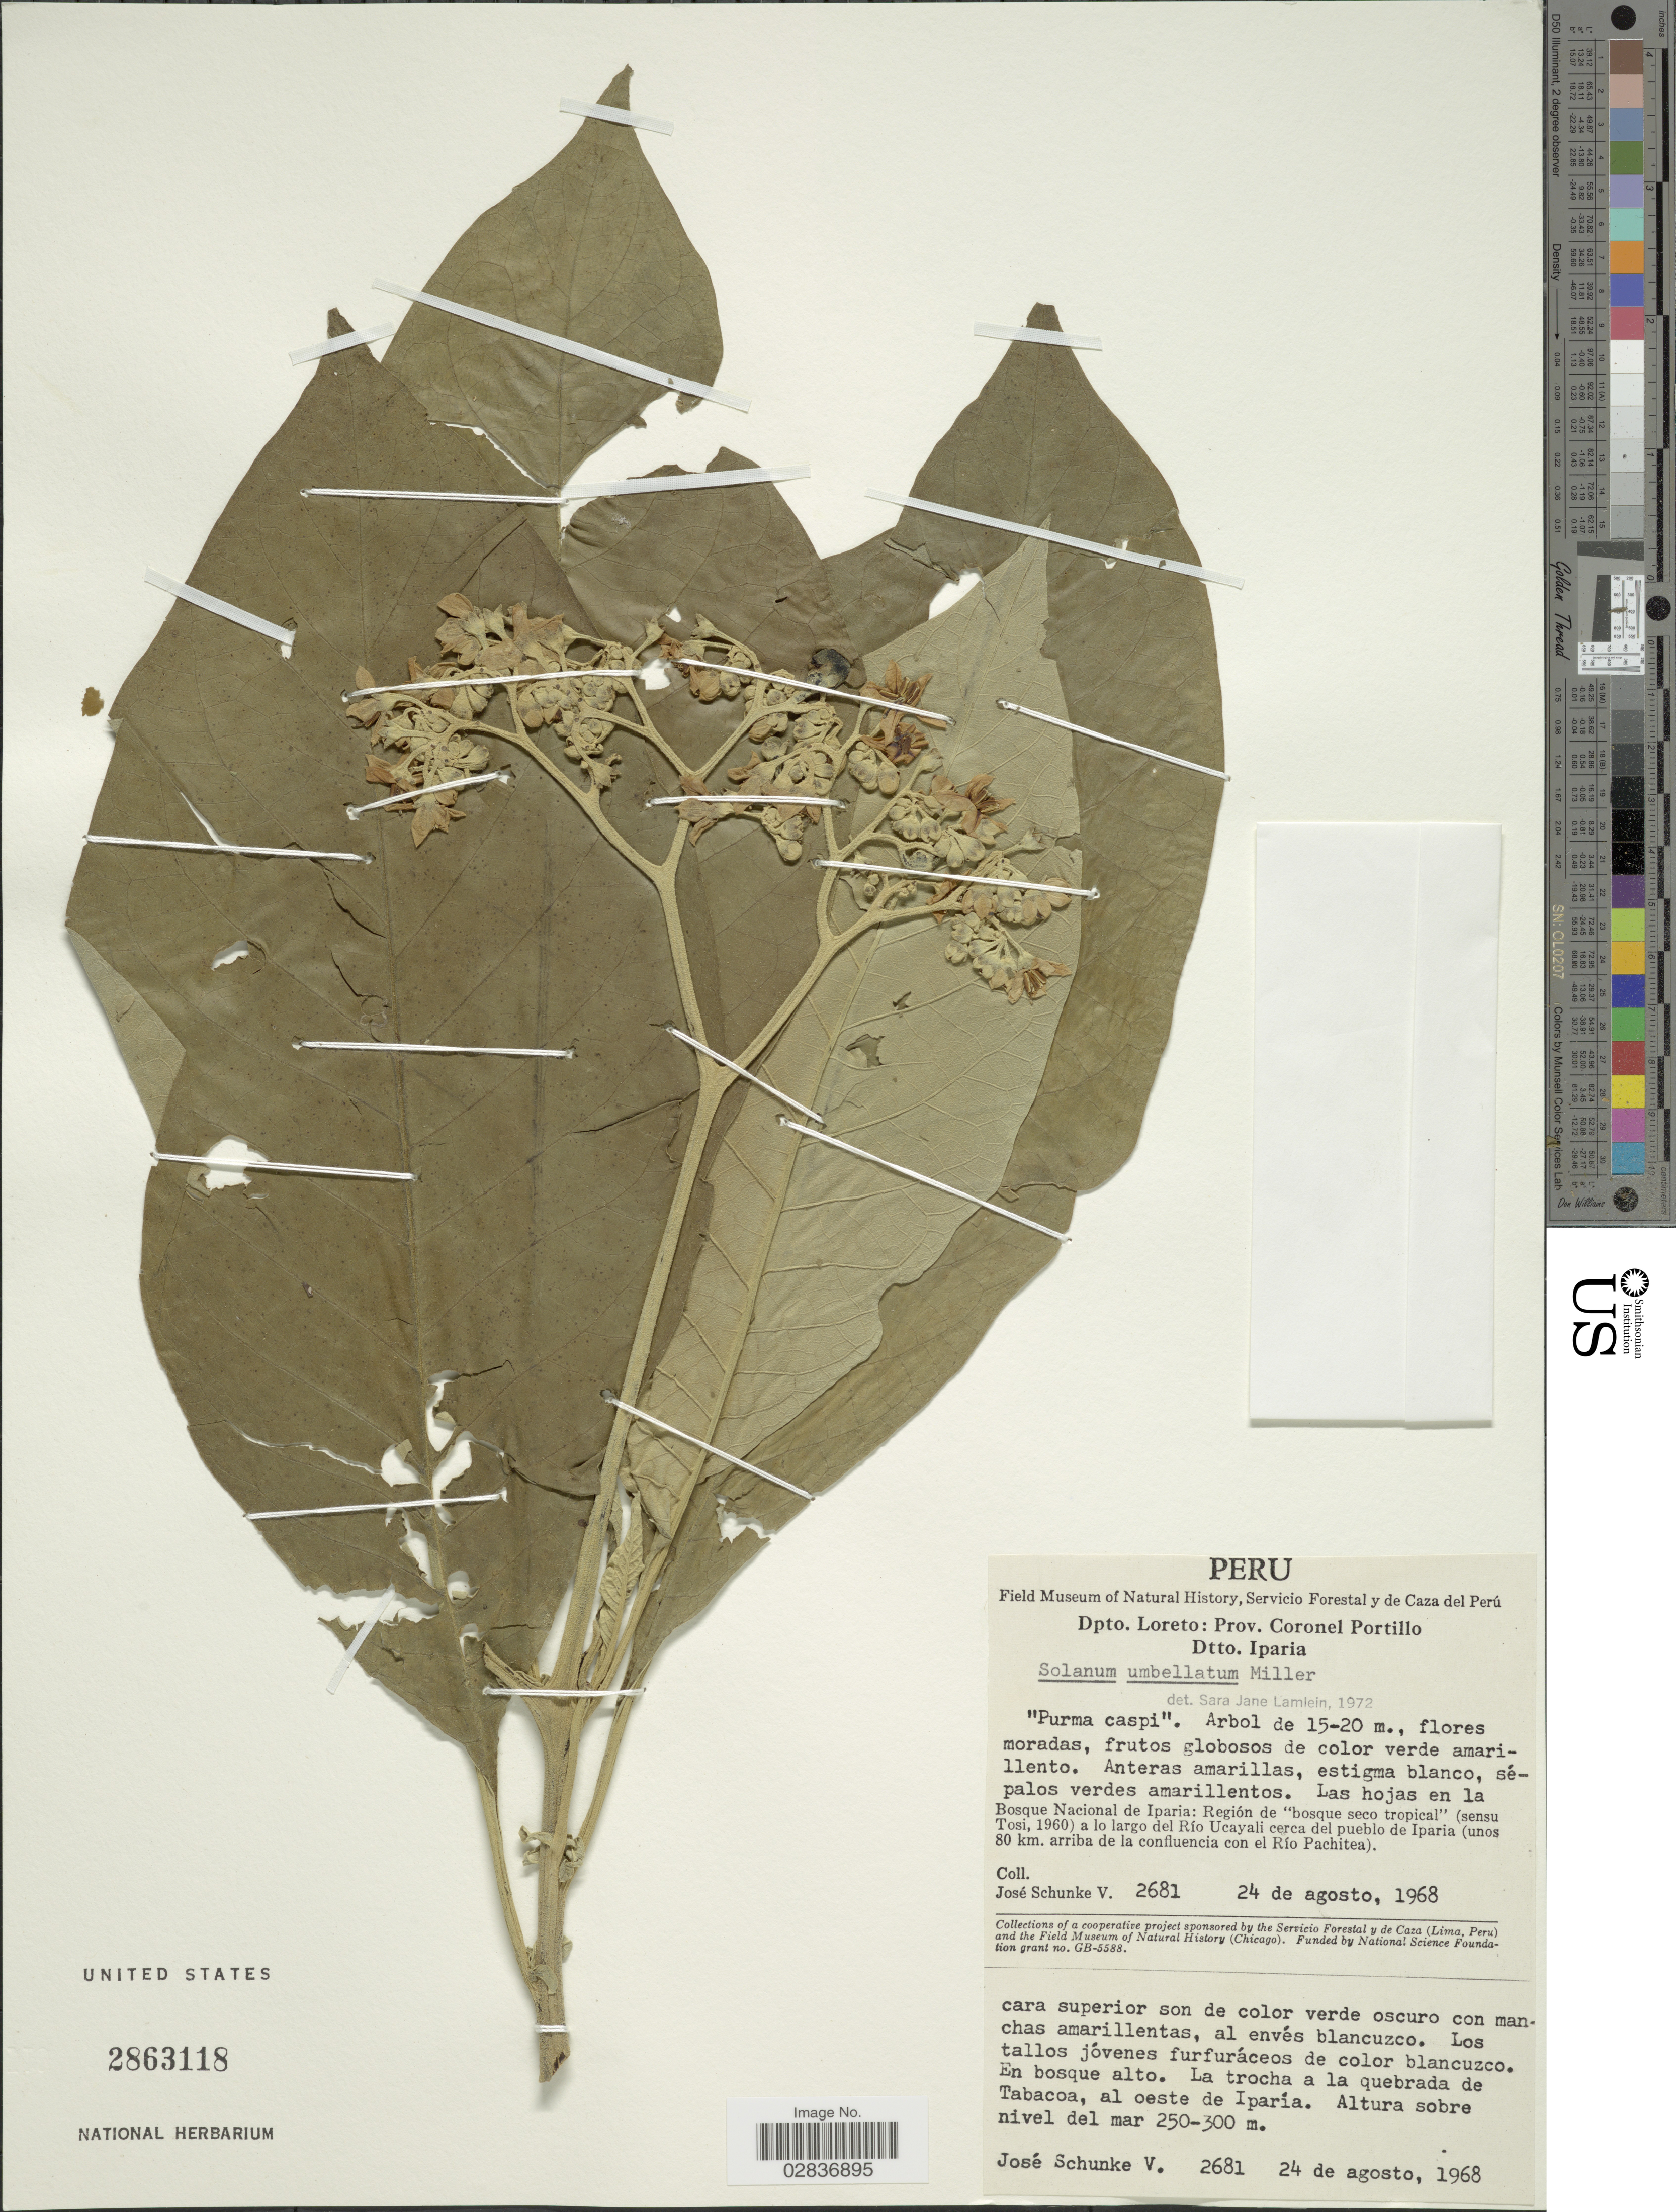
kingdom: Plantae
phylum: Tracheophyta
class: Magnoliopsida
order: Solanales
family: Solanaceae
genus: Solanum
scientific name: Solanum umbellatum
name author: Mill.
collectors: J. Schunke Vigo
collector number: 2681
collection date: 1968-08-24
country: Peru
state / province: Loreto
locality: Dpto. Loreto: Prov. Coronel Portillo, Dtto. Iparia. La trocha a la quebrada de Tabacoa, al oeste de Iparía. Bosque Nacional de Iparia: Región de "bosque seco tropical" (sensu Tosi, 1960) a lo largo del Río Ucayali cerca del pueblo de Iparia (unos 80 km. arriba de la confluencia con el Río Pachitea)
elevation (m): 250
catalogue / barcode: US 2863118